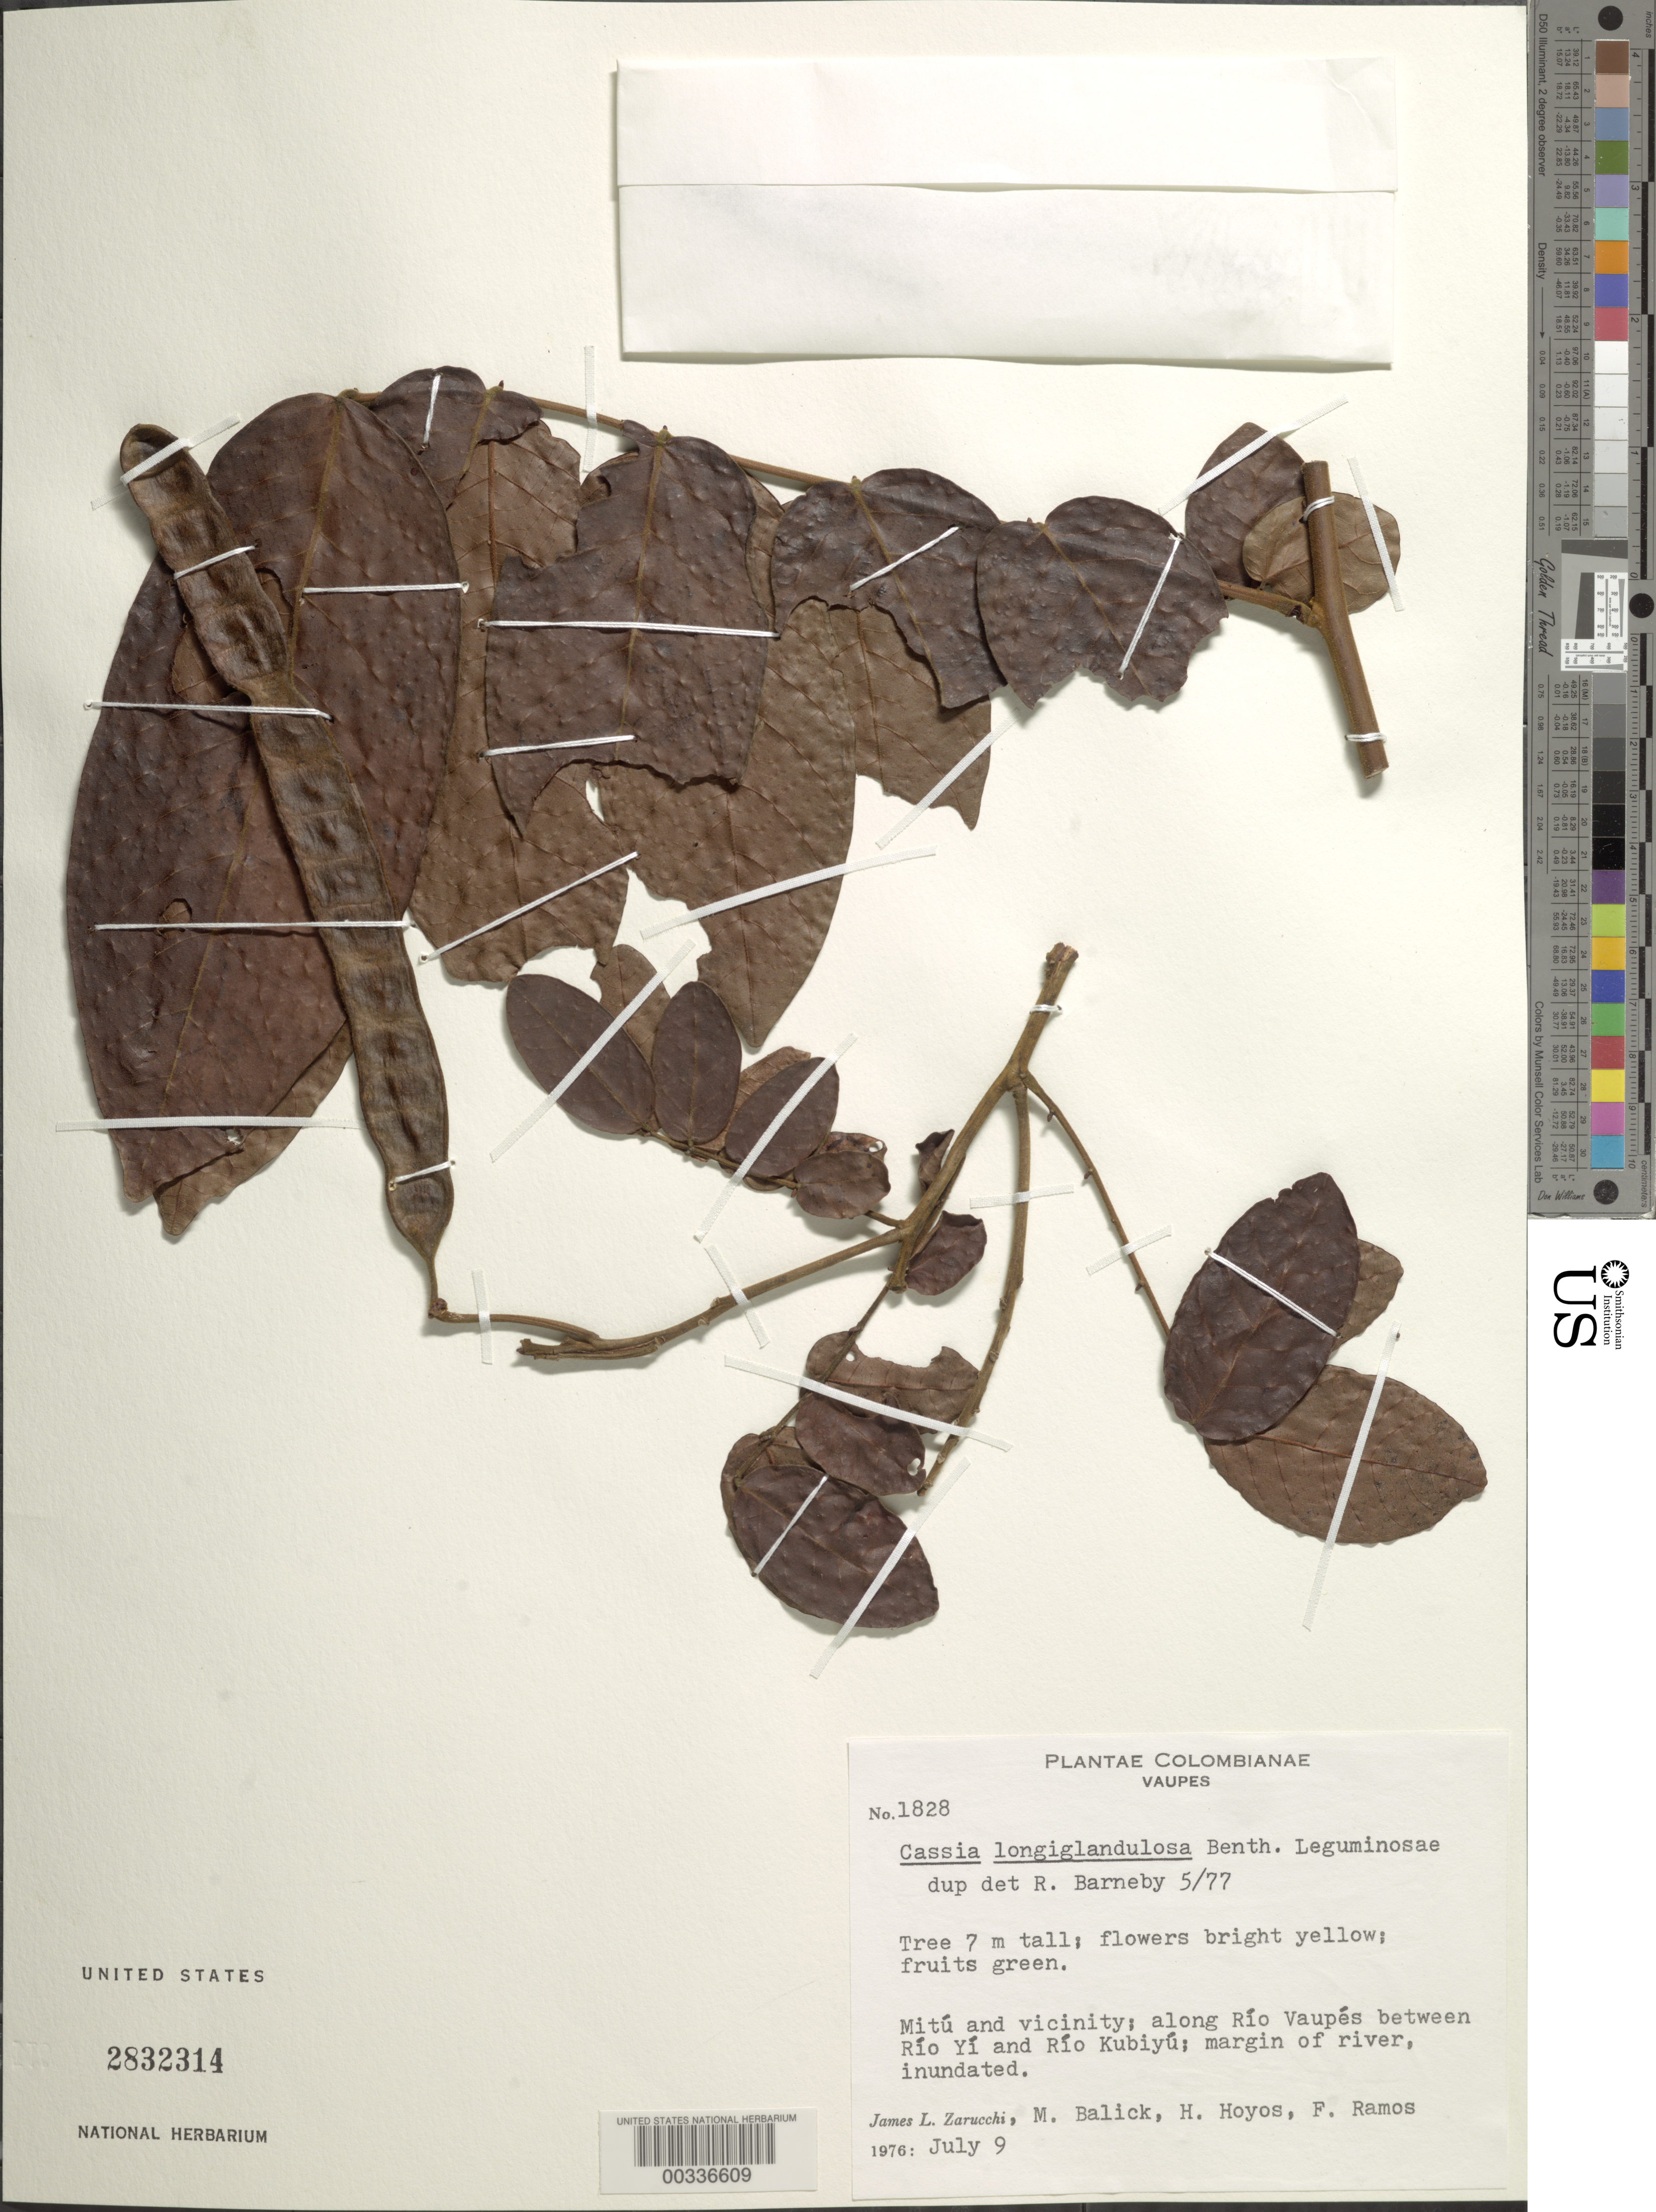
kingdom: Plantae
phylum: Tracheophyta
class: Magnoliopsida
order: Fabales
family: Fabaceae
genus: Senna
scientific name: Senna longiglandulosa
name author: (Benth.) H.S. Irwin & Barneby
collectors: J. L. Zarucchi, M. J. Balick, H. Hoyos & F. Ramos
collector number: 1828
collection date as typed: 09 Jul 1976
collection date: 1976-07-09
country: Colombia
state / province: Vaupés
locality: Mitu and vicinity; along Rio Vaupes between Rio Yi and Rio Kubiyu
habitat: Margin of river, inundated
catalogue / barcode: US 2832314